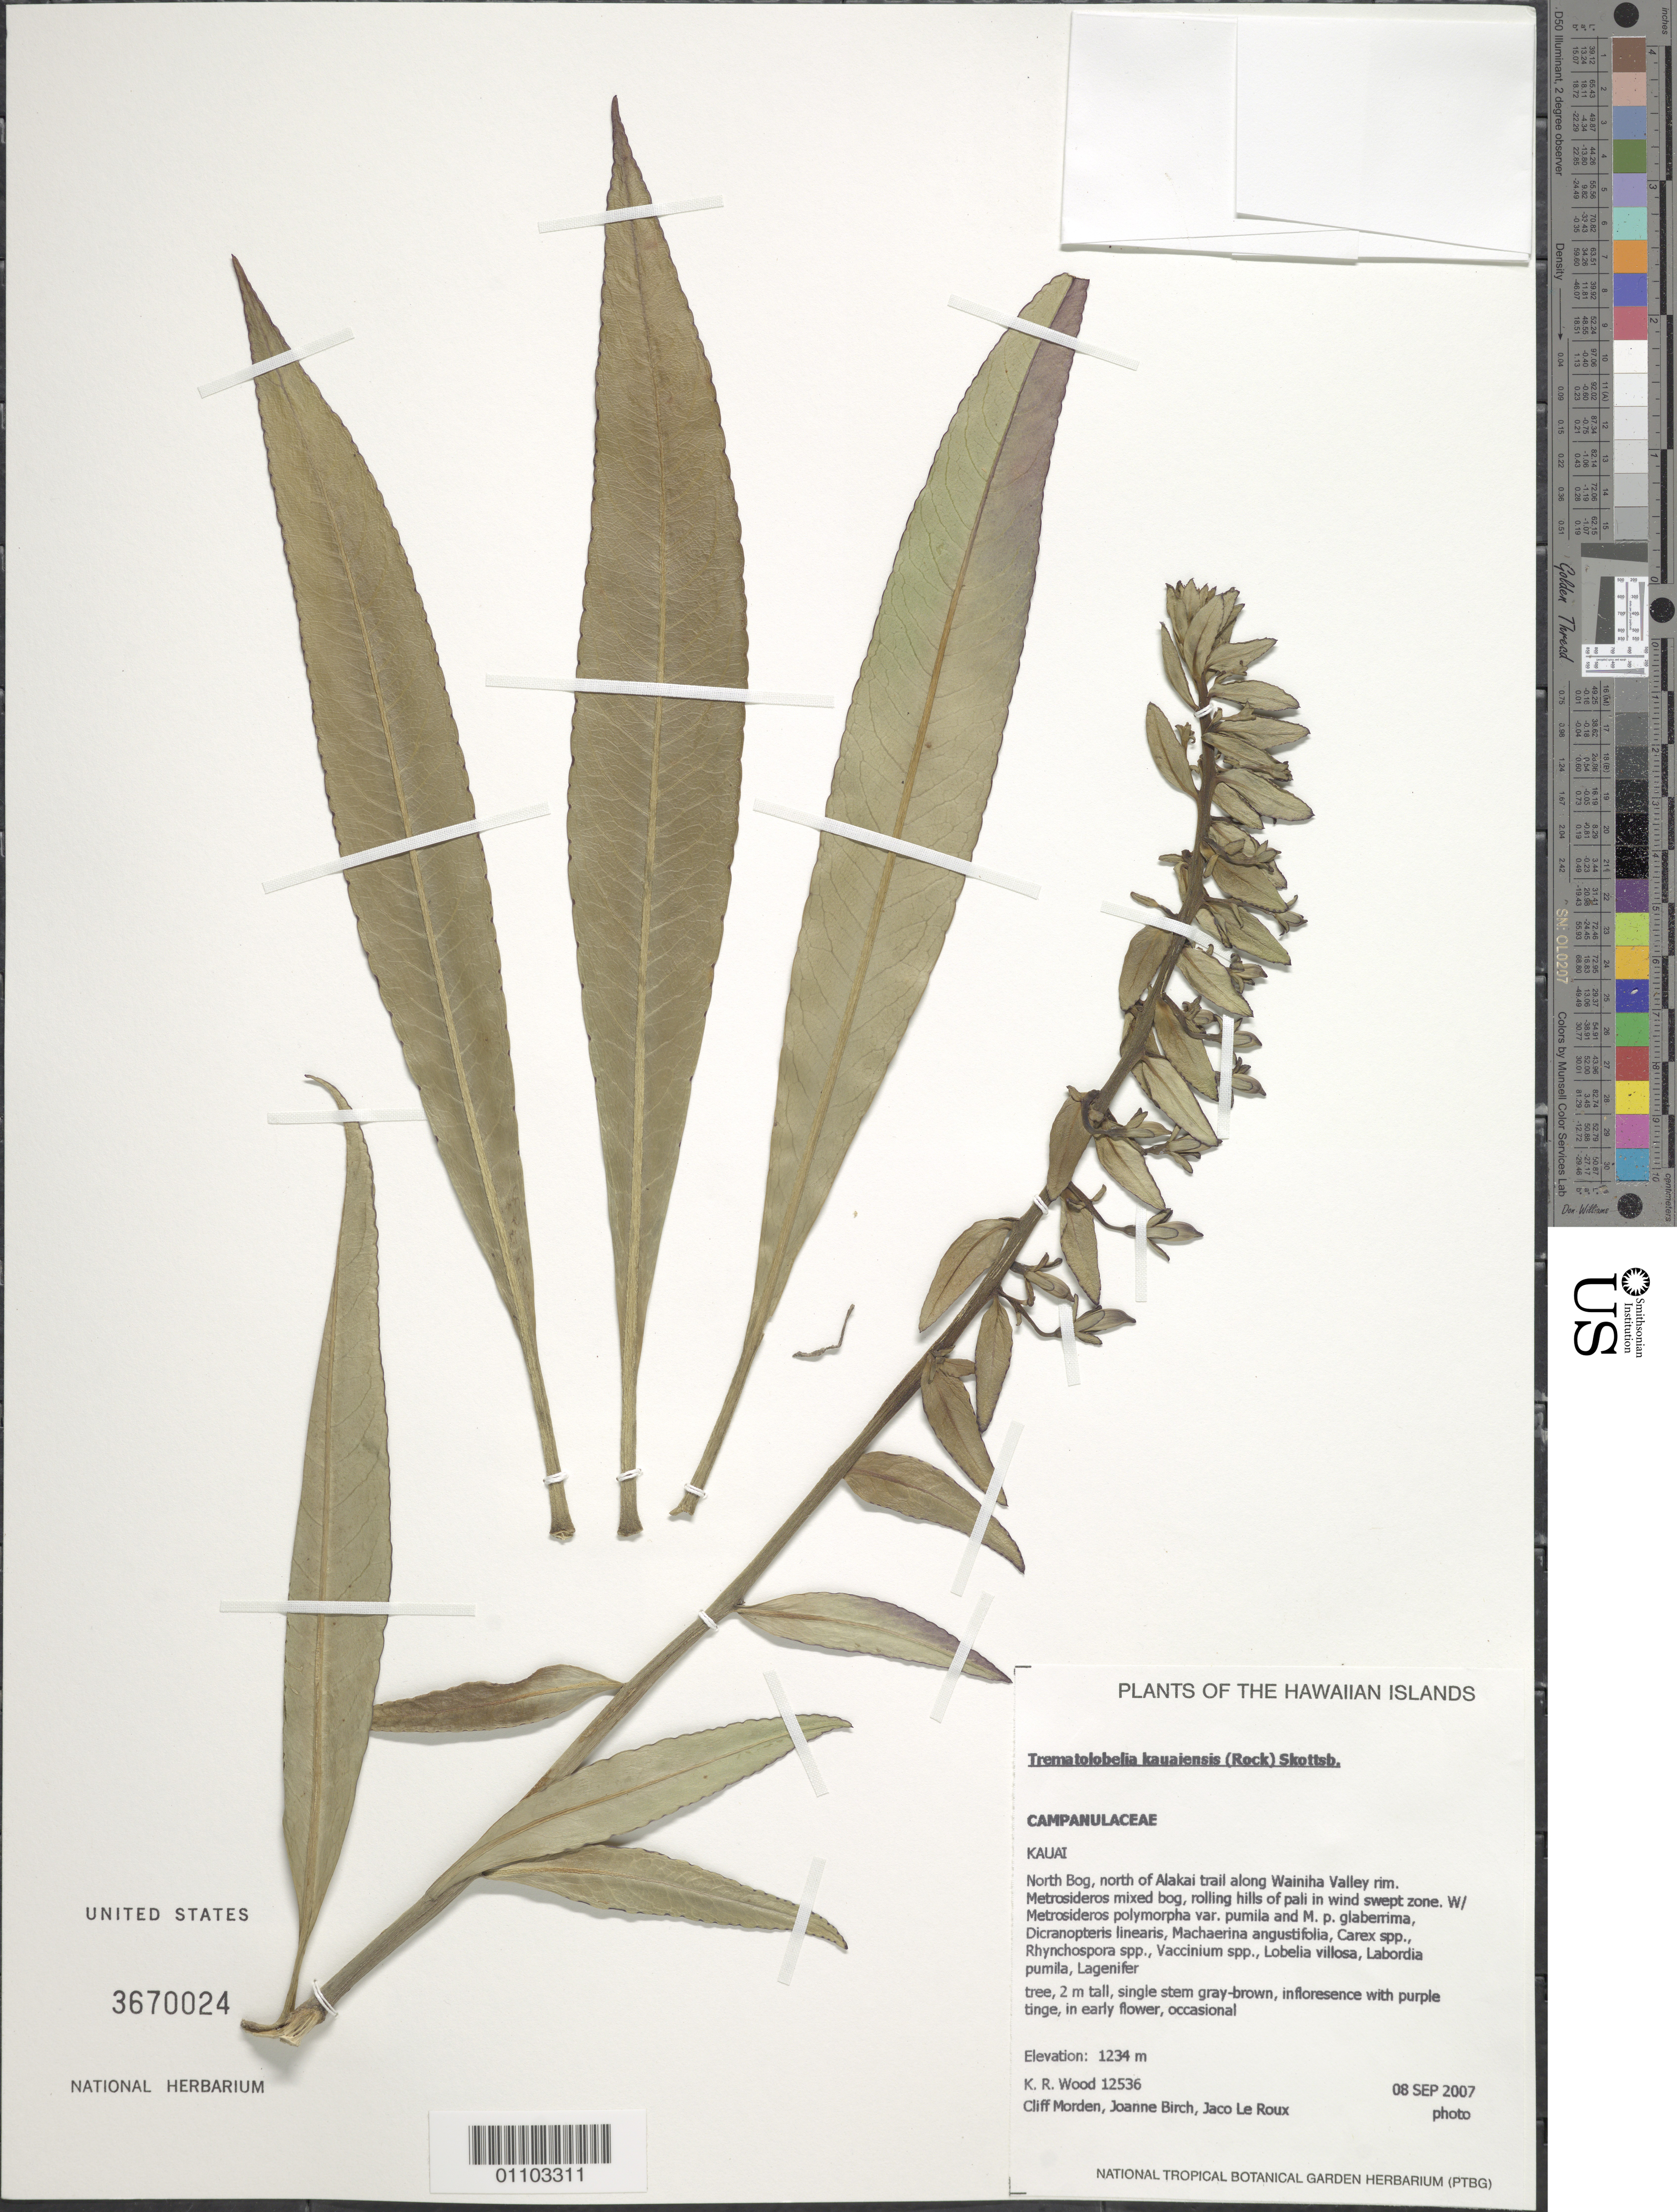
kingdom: Plantae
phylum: Tracheophyta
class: Magnoliopsida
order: Asterales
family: Campanulaceae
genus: Trematolobelia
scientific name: Trematolobelia kauaiensis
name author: (Rock) Skottsb.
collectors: K. R. Wood, C. W. Morden, J. Birch & -. le Roux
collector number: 12536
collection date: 2007-09-08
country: United States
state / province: Hawaii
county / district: Kauai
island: Kaua'i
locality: North bog, N of Alakai trail along Wainiha Valley rim.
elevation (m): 1234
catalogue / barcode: US 3670024